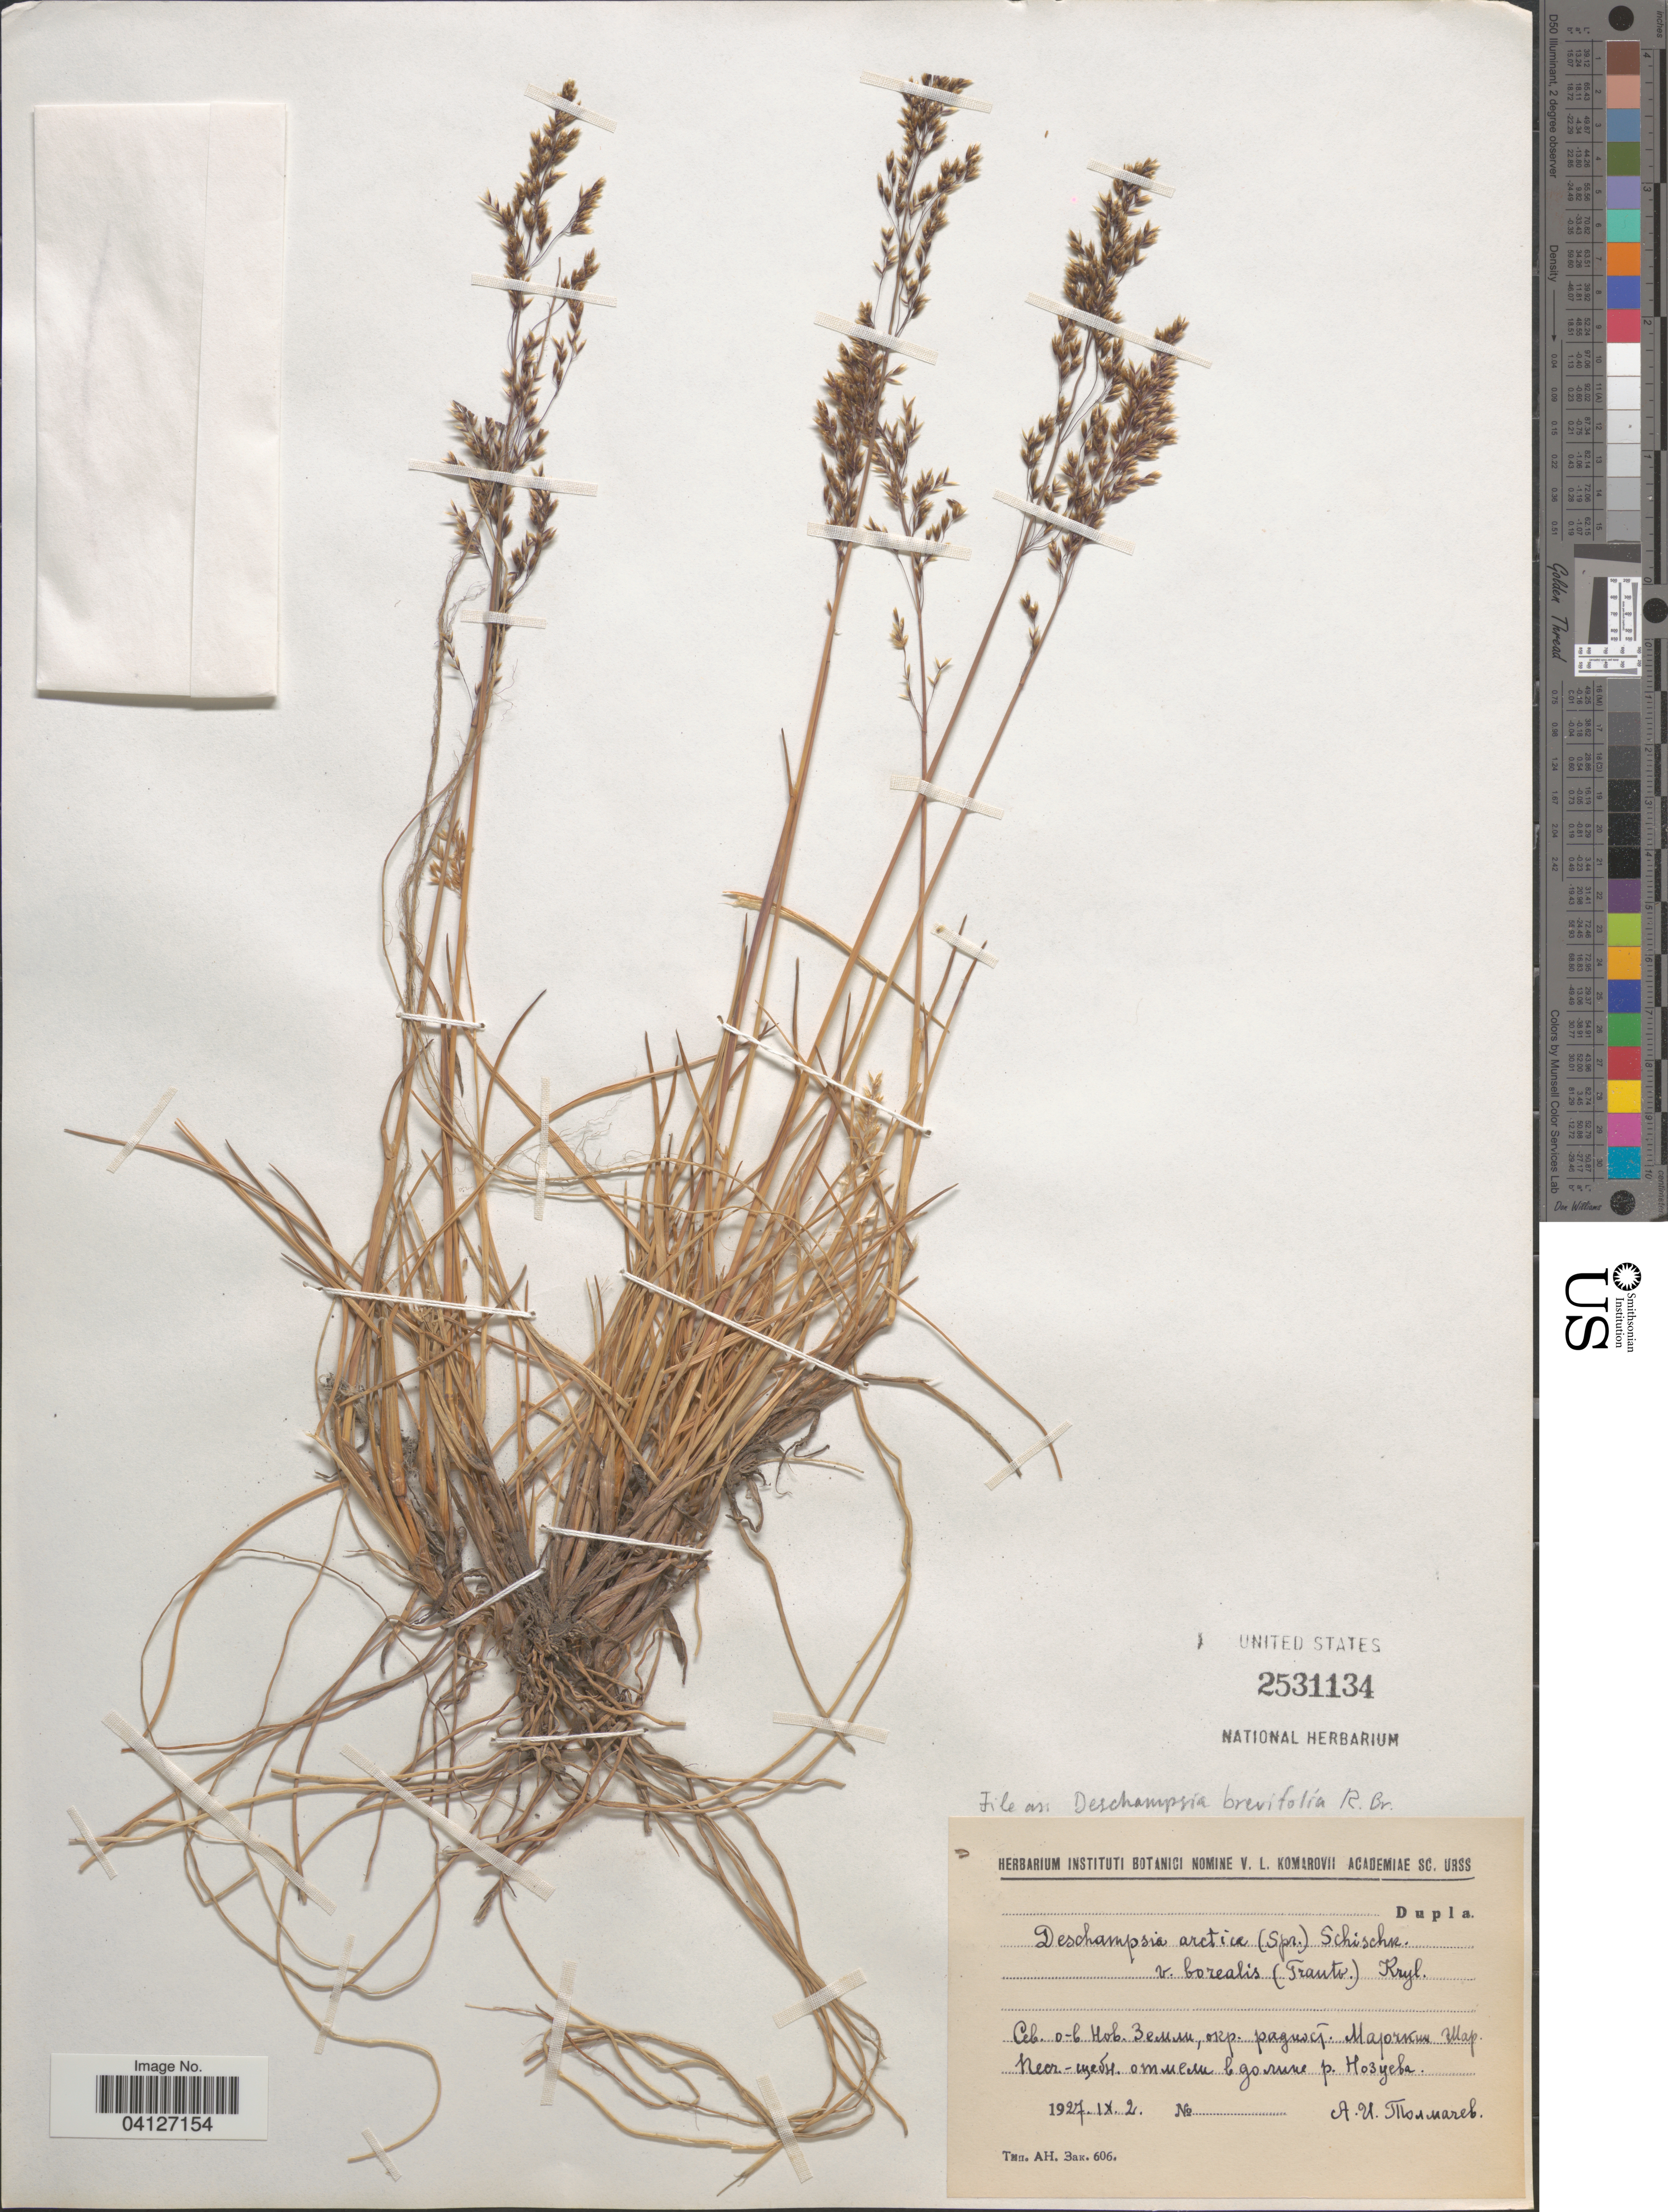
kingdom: Plantae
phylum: Tracheophyta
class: Liliopsida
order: Poales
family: Poaceae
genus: Deschampsia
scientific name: Deschampsia arctica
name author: (Spreng.) Merr.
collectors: A. Tolmachev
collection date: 1927-09-02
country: Russian Federation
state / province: Arkhangelsk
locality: Novaya Zemlya, Matochkin Shar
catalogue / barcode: US 2531134